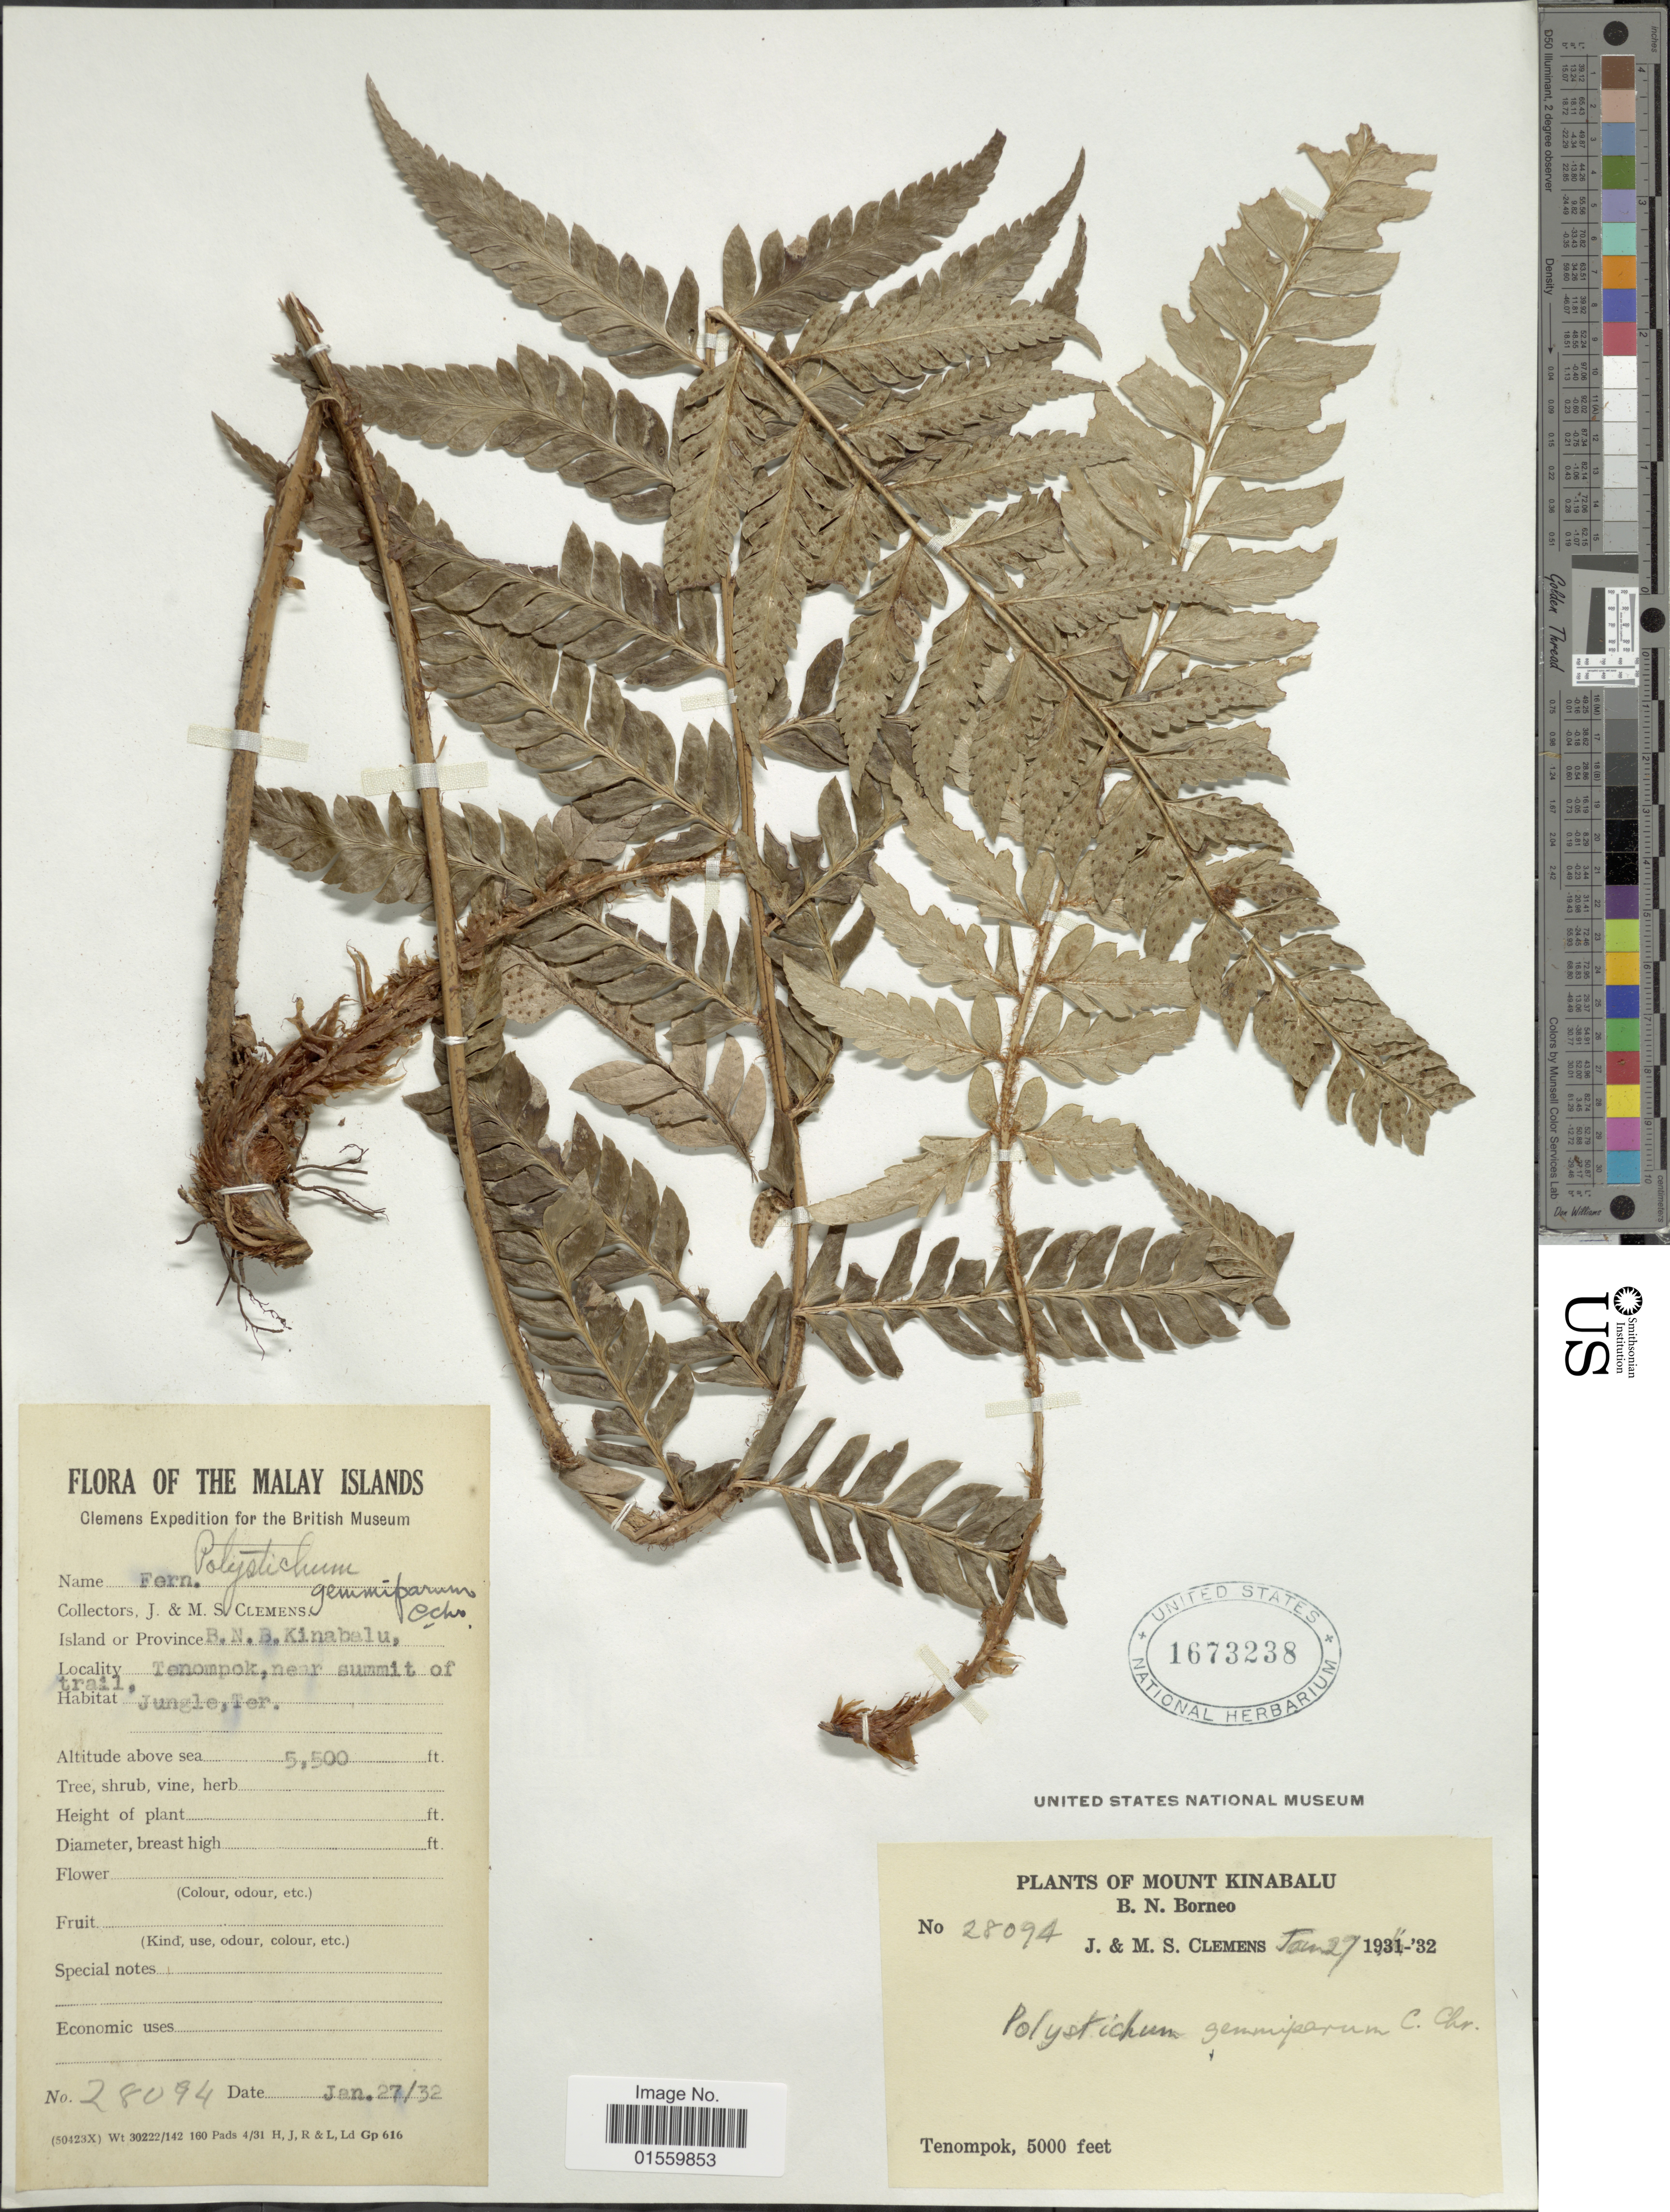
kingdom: Plantae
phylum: Tracheophyta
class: Polypodiopsida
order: Polypodiales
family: Dryopteridaceae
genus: Polystichum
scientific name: Polystichum gemmiparum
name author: C. Chr.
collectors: J. Clemens & M. S. Clemens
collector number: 28094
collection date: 1932-01-27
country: Malaysia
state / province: Sabah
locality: Malay Islands, Province B. N. B., Kinabalu, Tenompok, near summit of trail, Mount Kinabalu, B. N. Borneo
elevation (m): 1676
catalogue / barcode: US 1673238